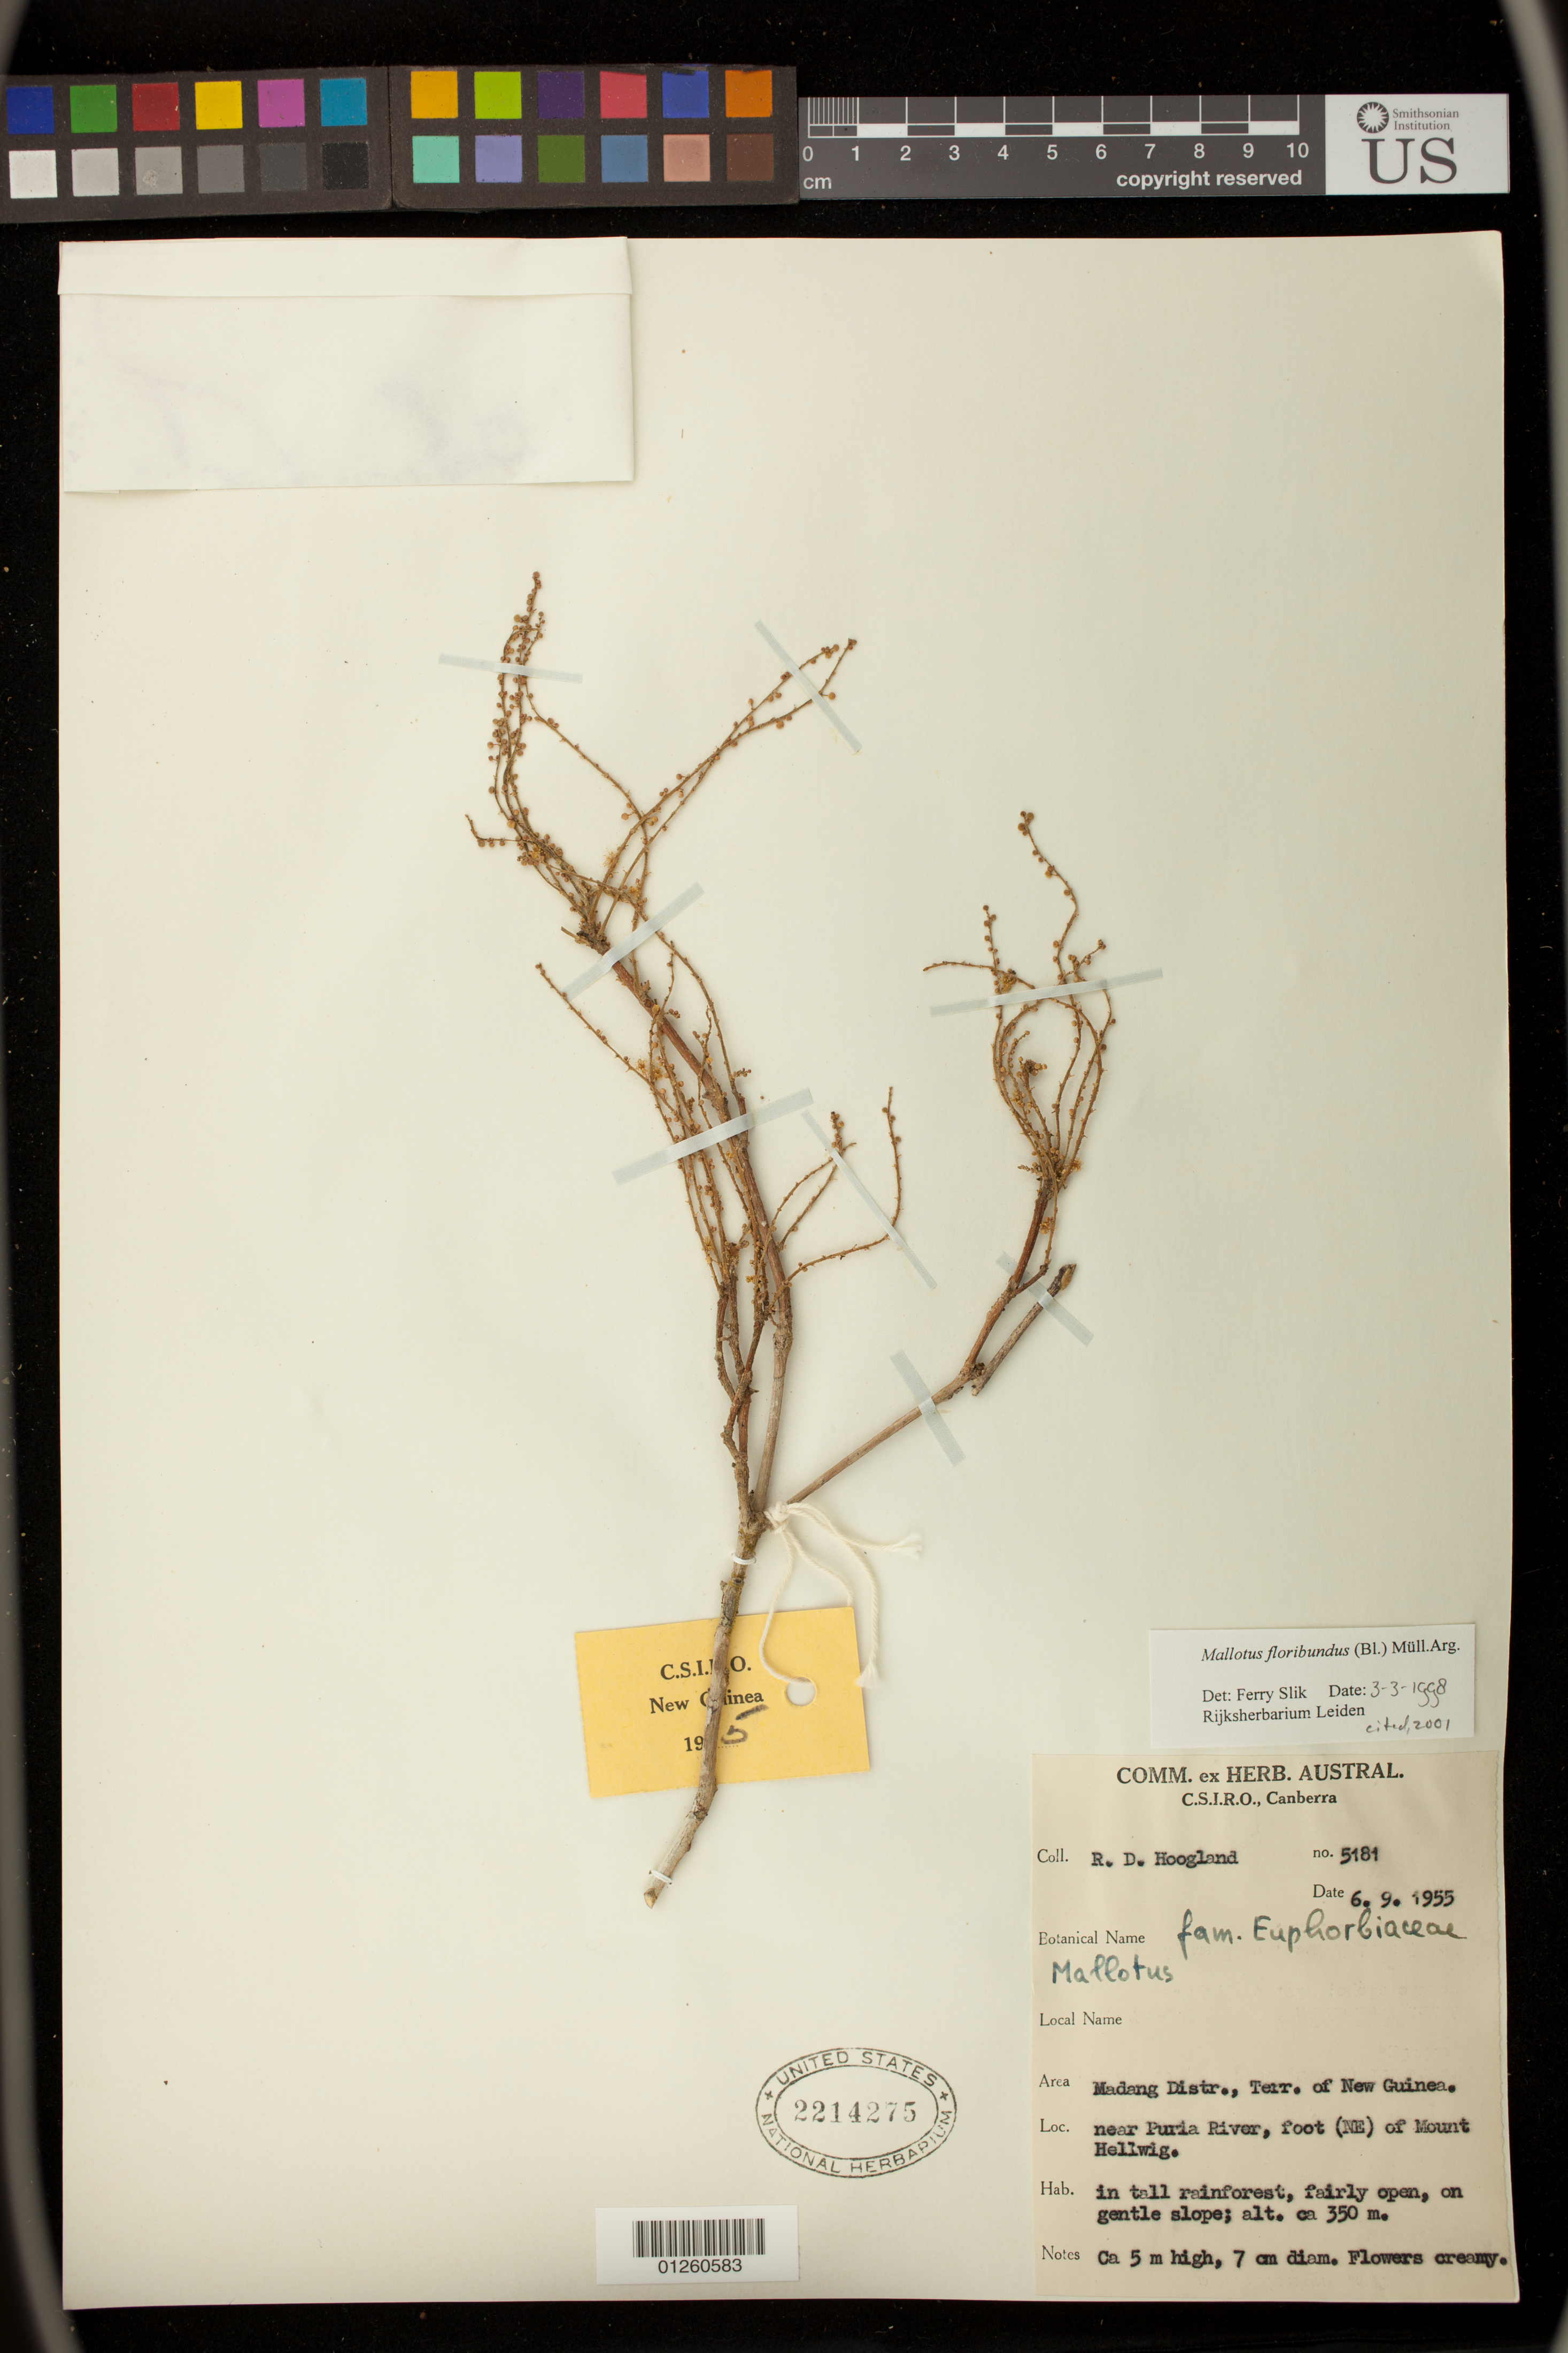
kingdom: Plantae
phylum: Tracheophyta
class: Magnoliopsida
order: Malpighiales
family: Euphorbiaceae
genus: Mallotus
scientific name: Mallotus floribundus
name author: (Blume) Müll. Arg.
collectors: R. D. Hoogland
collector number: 5181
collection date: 1955-09-06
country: Papua New Guinea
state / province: Madang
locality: Near Puria River, foot (NE) of Mount Hellwig.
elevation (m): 350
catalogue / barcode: US 2214275